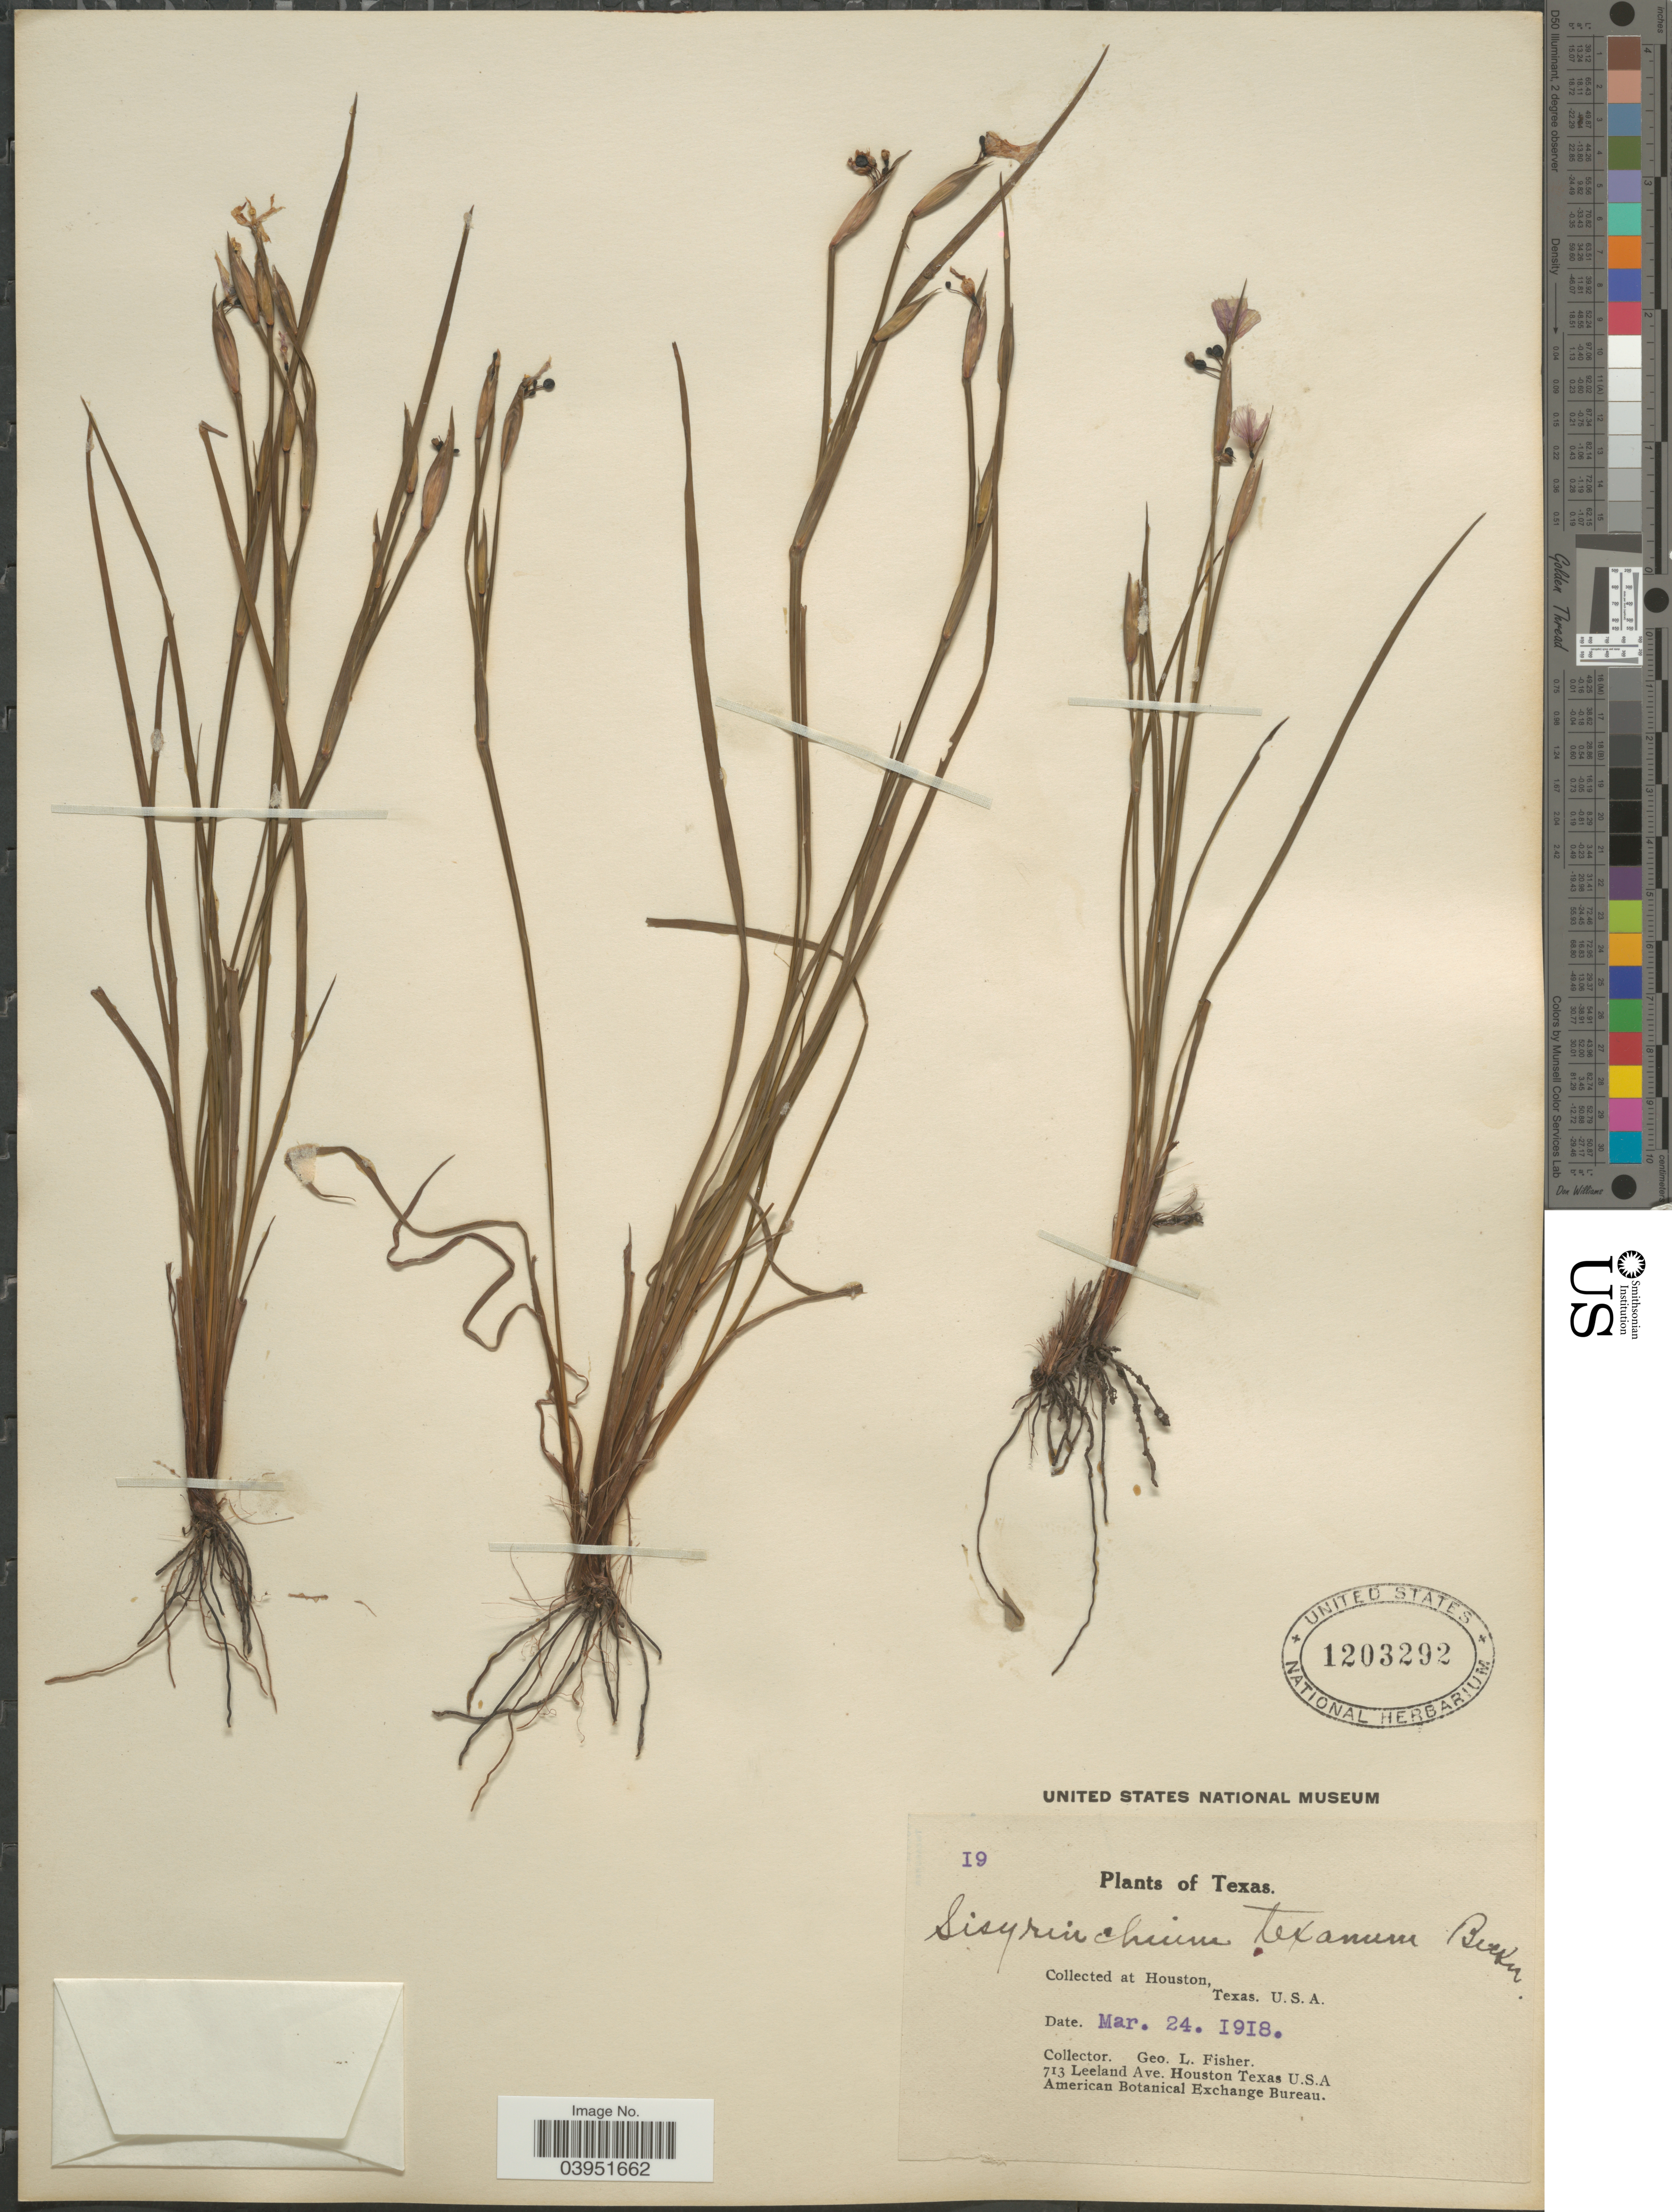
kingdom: Plantae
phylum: Tracheophyta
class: Liliopsida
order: Asparagales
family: Iridaceae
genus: Sisyrinchium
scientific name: Sisyrinchium texanum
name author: E.P. Bicknell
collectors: G. L. Fisher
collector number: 19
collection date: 1918-03-24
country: United States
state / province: Texas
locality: Houston.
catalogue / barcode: US 1203292